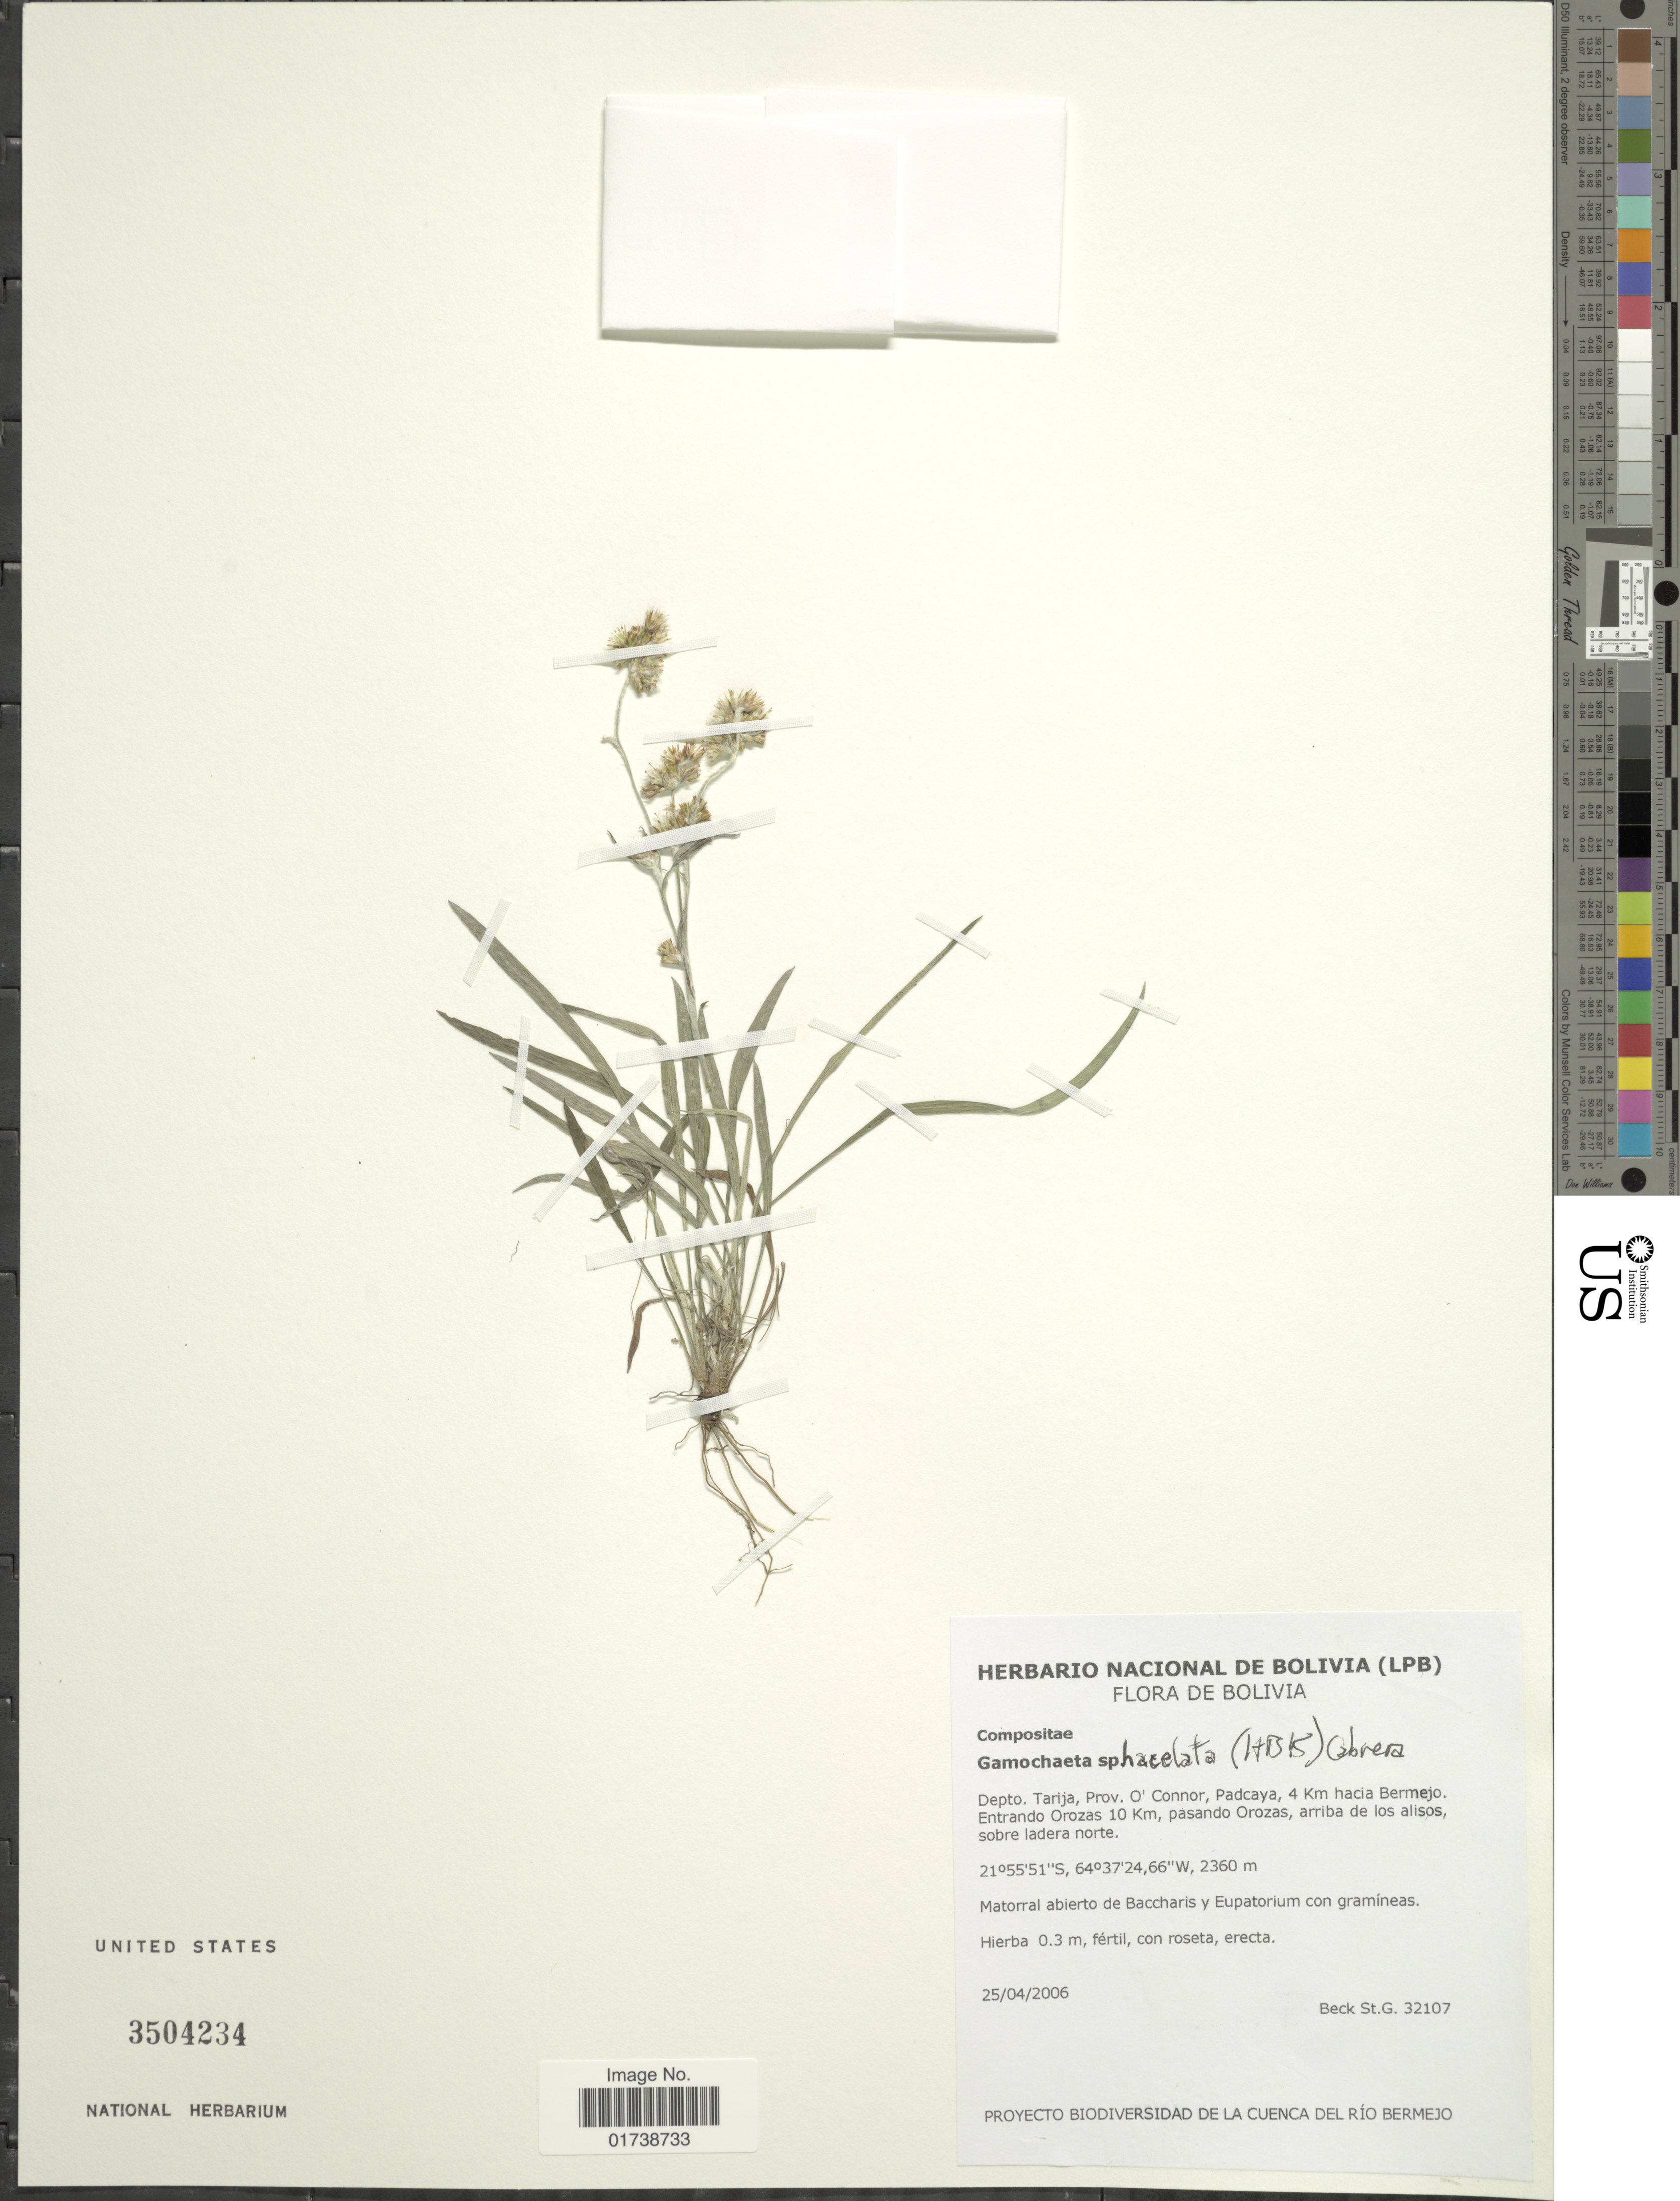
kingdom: Plantae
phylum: Tracheophyta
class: Magnoliopsida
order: Asterales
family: Asteraceae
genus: Gamochaeta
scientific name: Gamochaeta sphacilata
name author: (Kunth) Cabrera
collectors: S. G. Beck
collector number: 32107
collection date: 2006-04-25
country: Bolivia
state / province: Tarija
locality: Prov. O'Connor, Padcaya, 4 Km hacia Bermejo, Entrando Orozas 10 Km, pasando Orozas, arriba de los alisos, sobre ladera norte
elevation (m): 2360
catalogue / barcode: US 3504234